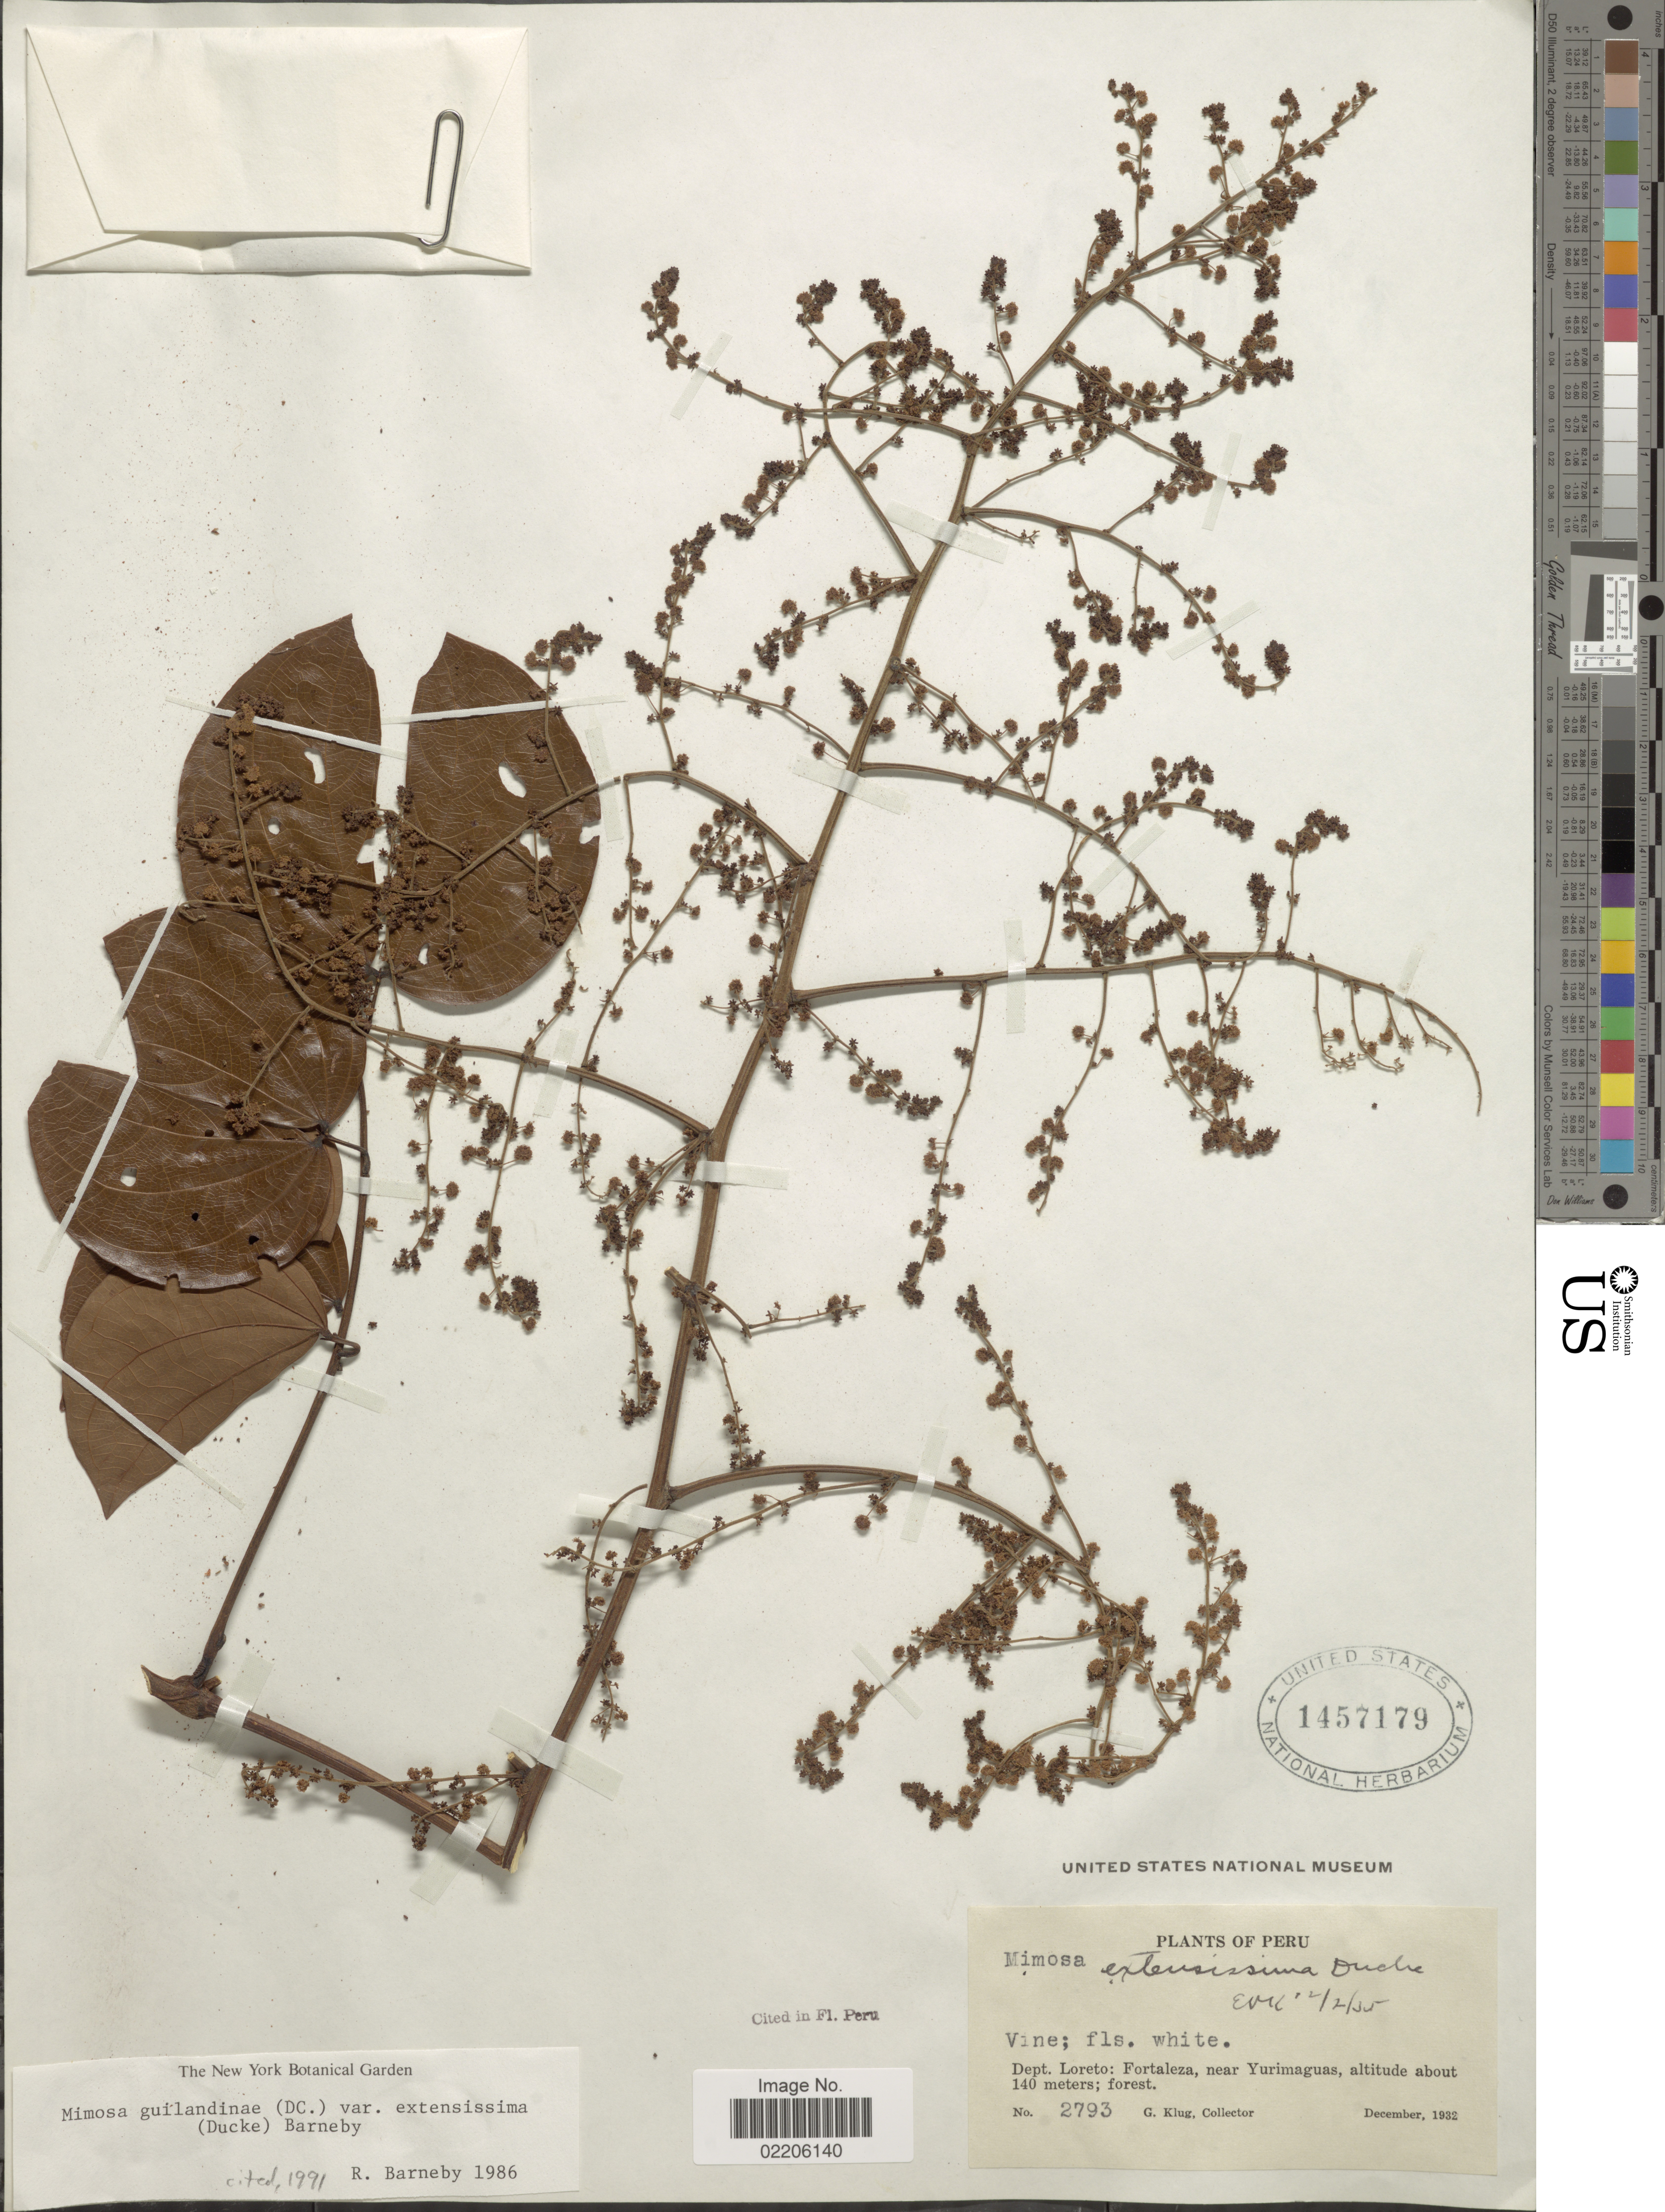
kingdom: Plantae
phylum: Tracheophyta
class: Magnoliopsida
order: Fabales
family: Fabaceae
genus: Mimosa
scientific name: Mimosa guilandinae var. extensissima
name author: (Ducke) Barneby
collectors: G. Klug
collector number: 2793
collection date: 1932-12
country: Peru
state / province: Loreto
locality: Fortaleza, near Yurimaguas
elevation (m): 140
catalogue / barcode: US 1457179